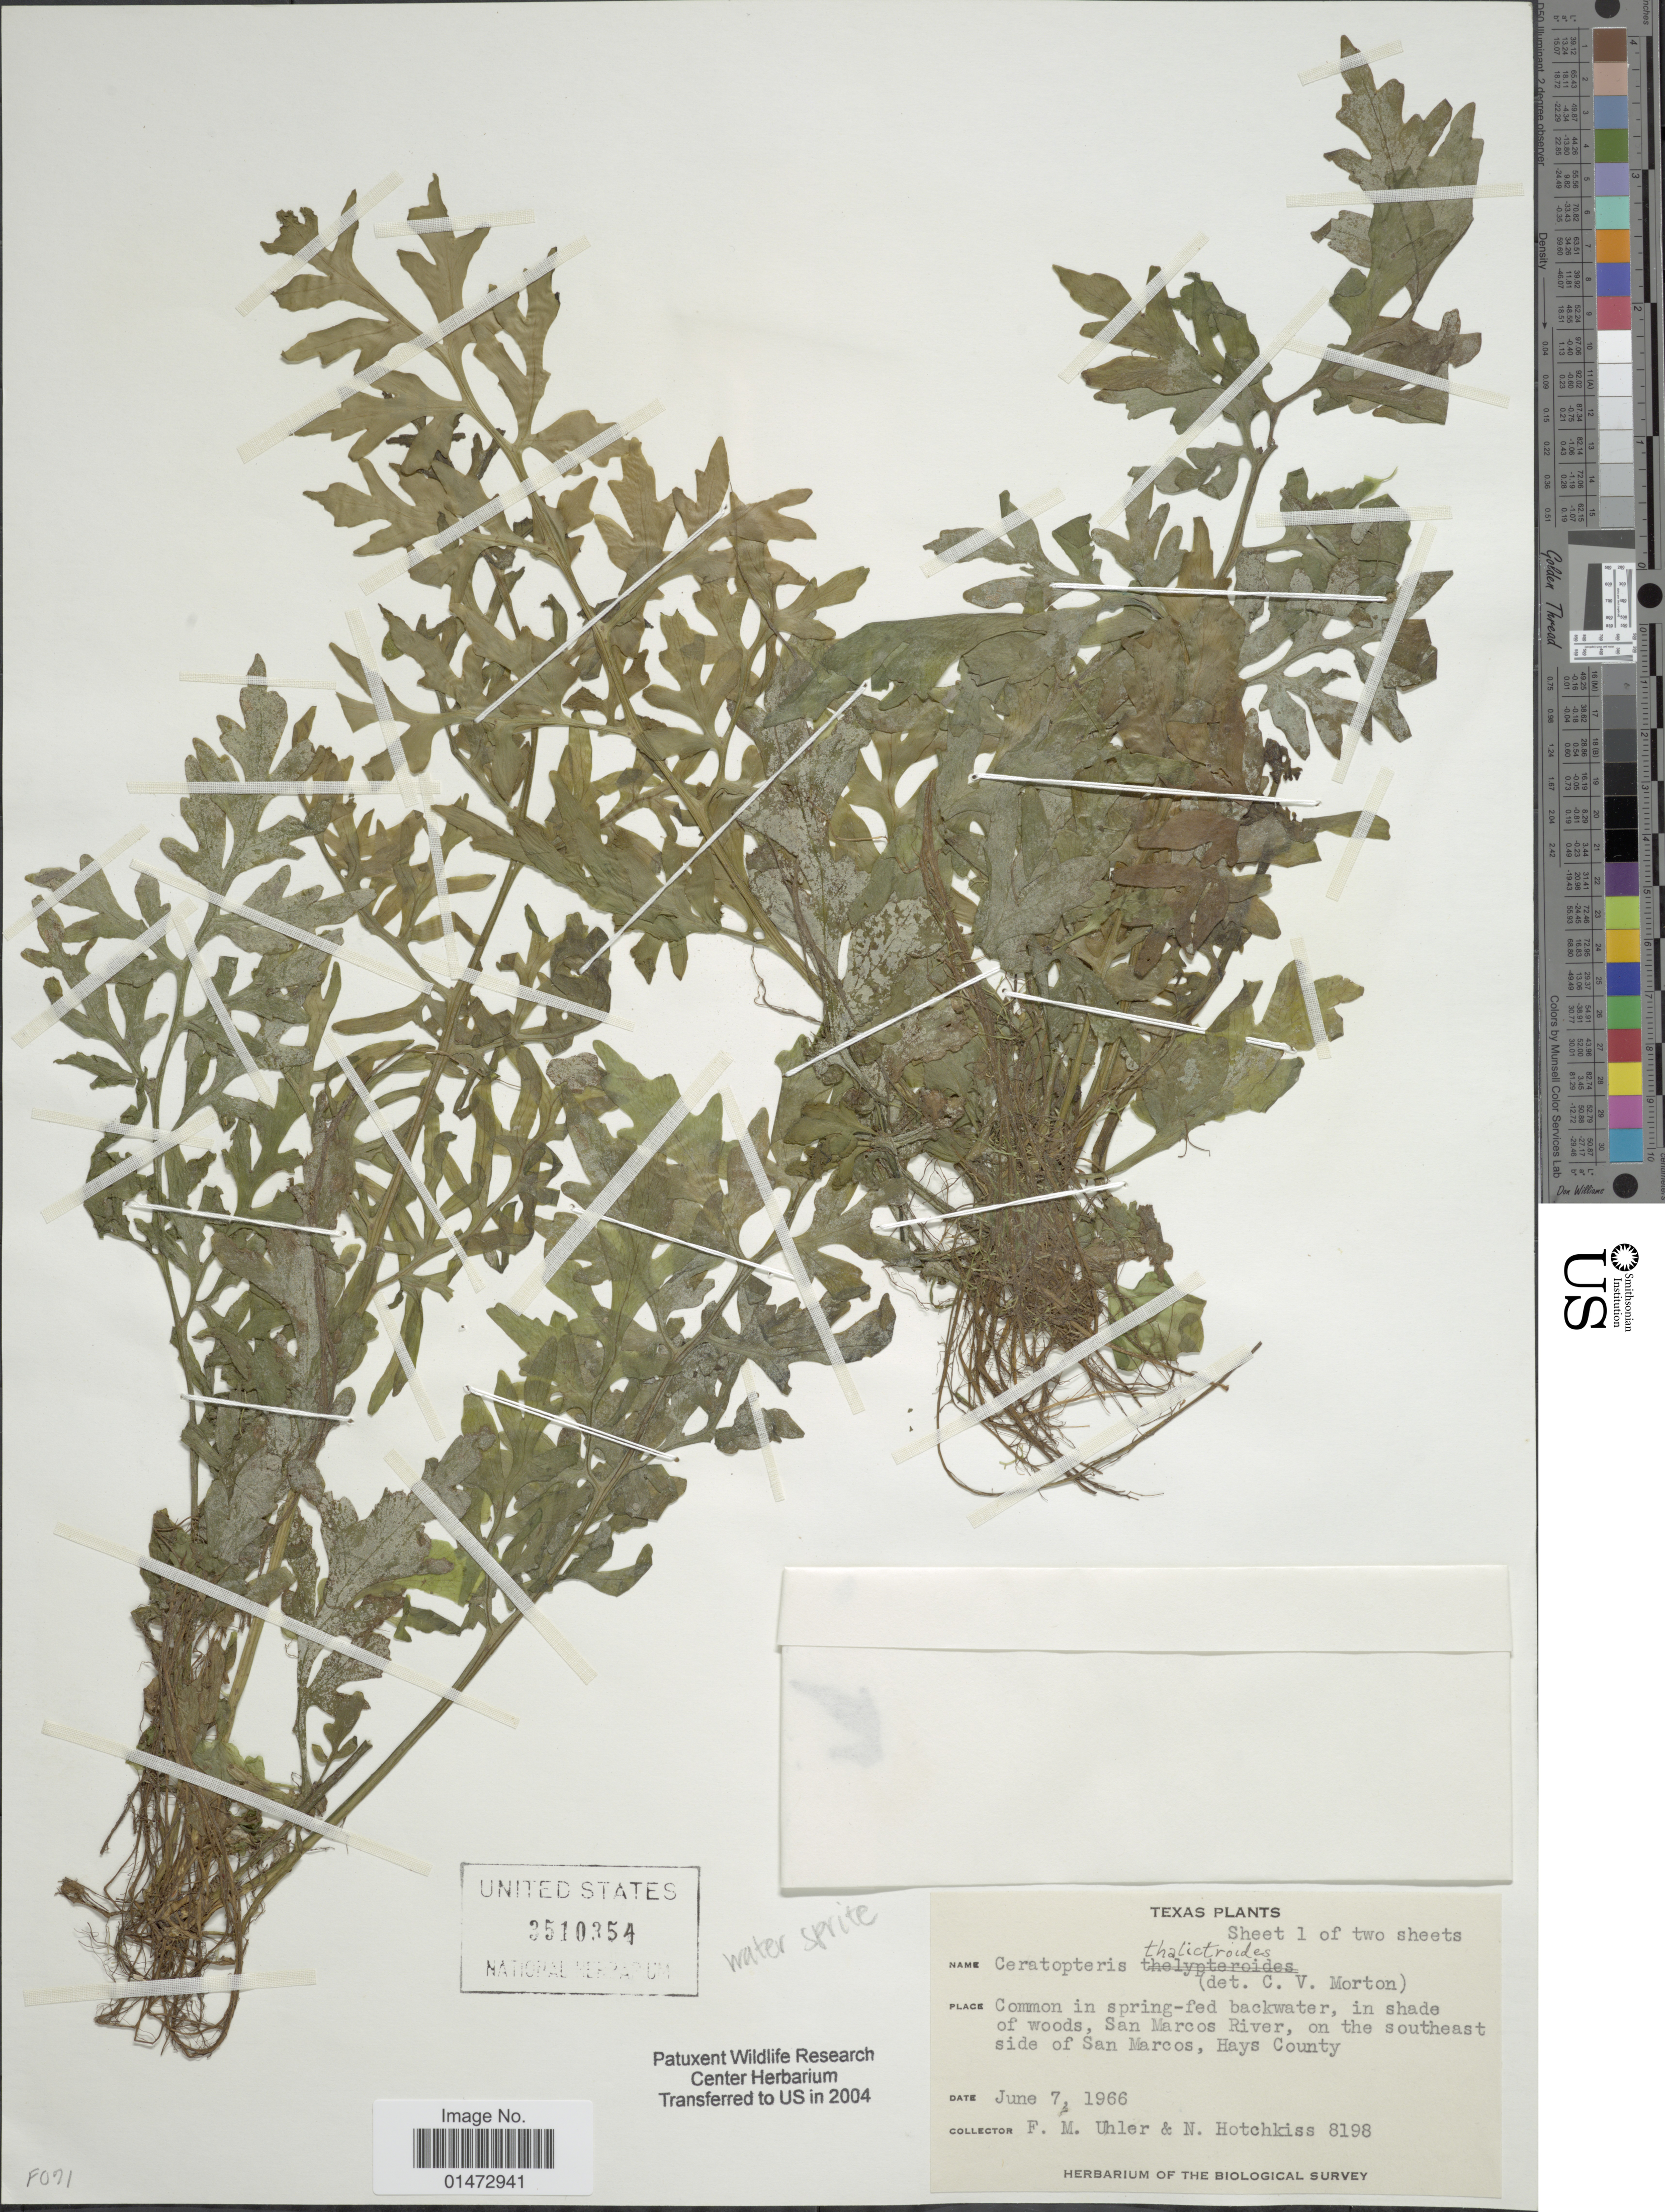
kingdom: Plantae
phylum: Tracheophyta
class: Polypodiopsida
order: Polypodiales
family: Pteridaceae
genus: Ceratopteris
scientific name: Ceratopteris thalictroides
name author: (L.) Brongn.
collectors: F. M. Uhler & N. Hotchkiss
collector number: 8198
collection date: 1966-06-07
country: United States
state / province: Texas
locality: Common in spring-fed backwater, in shade of woods, San Marcos River, on the southeast side of San Marcos, Hays County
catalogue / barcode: US 3510354